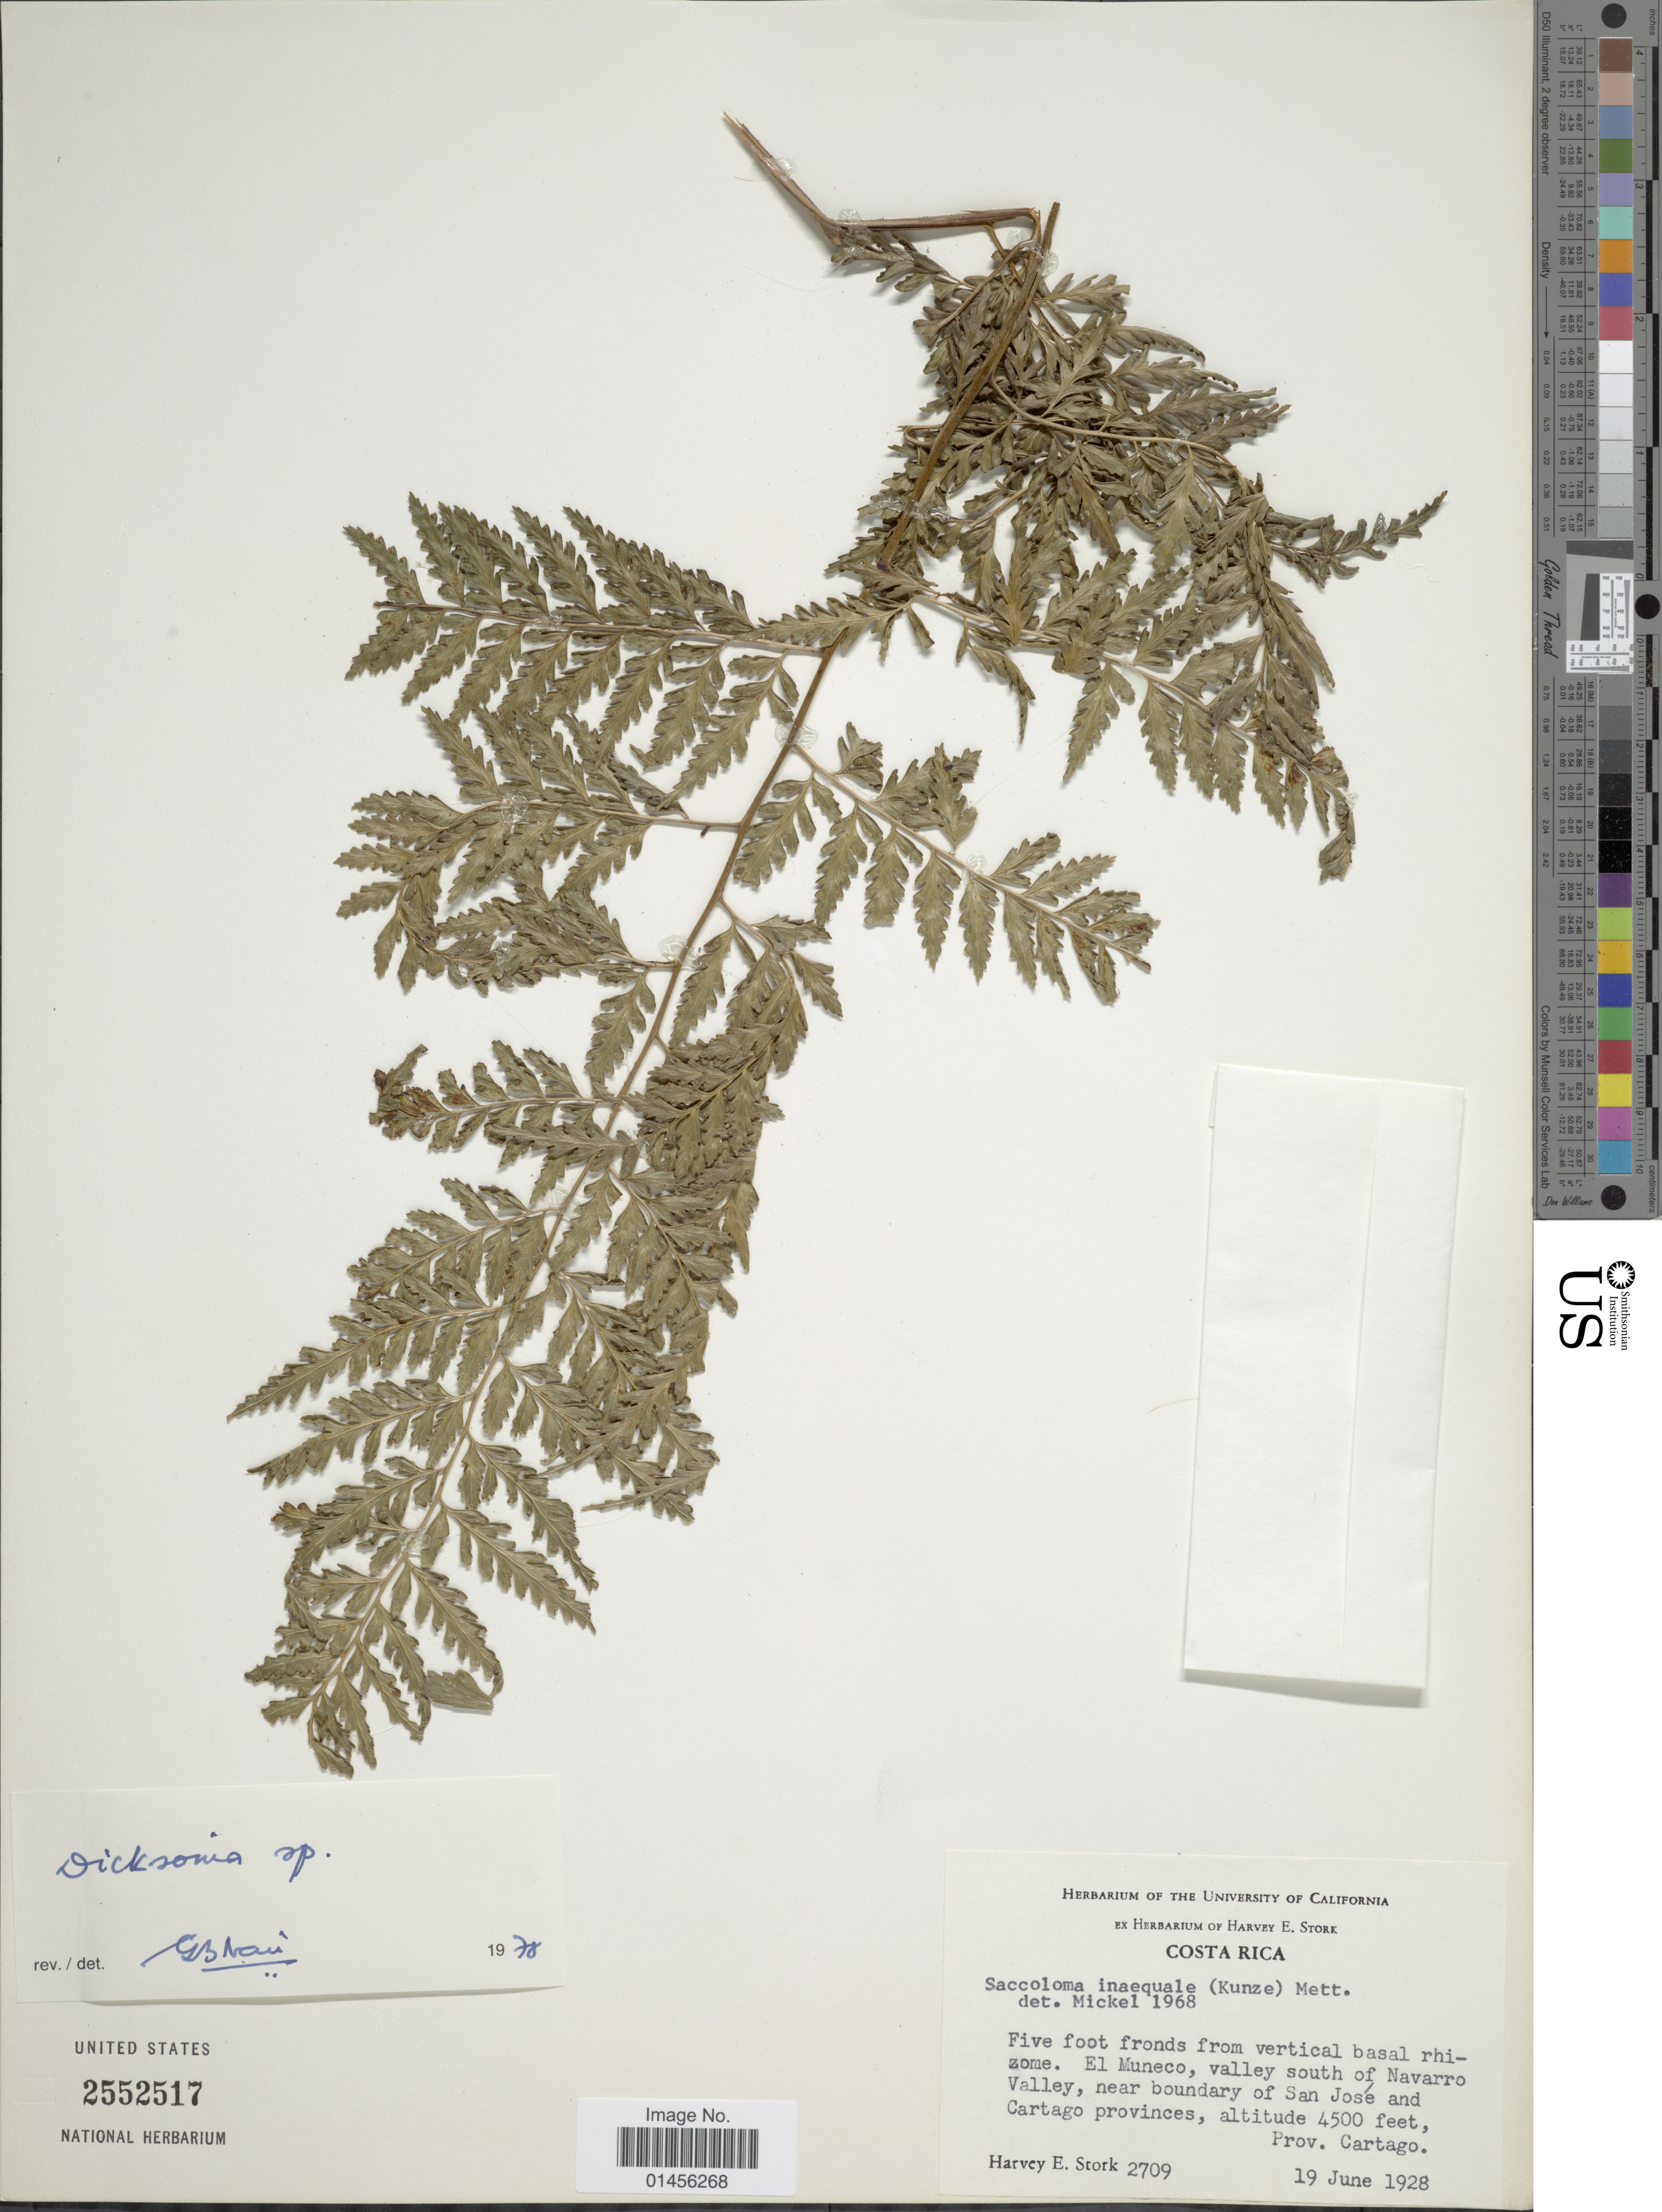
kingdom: Plantae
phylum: Tracheophyta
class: Polypodiopsida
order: Polypodiales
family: Saccolomataceae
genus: Saccoloma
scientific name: Saccoloma inaequale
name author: (Kunze) Mett.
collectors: H. E. Stork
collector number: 2709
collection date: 1928-06-19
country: Costa Rica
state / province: Cartago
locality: El Muneco, valley south of Navarro Valley, near boundary of San José and Cartago provinces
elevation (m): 1372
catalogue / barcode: US 2552517